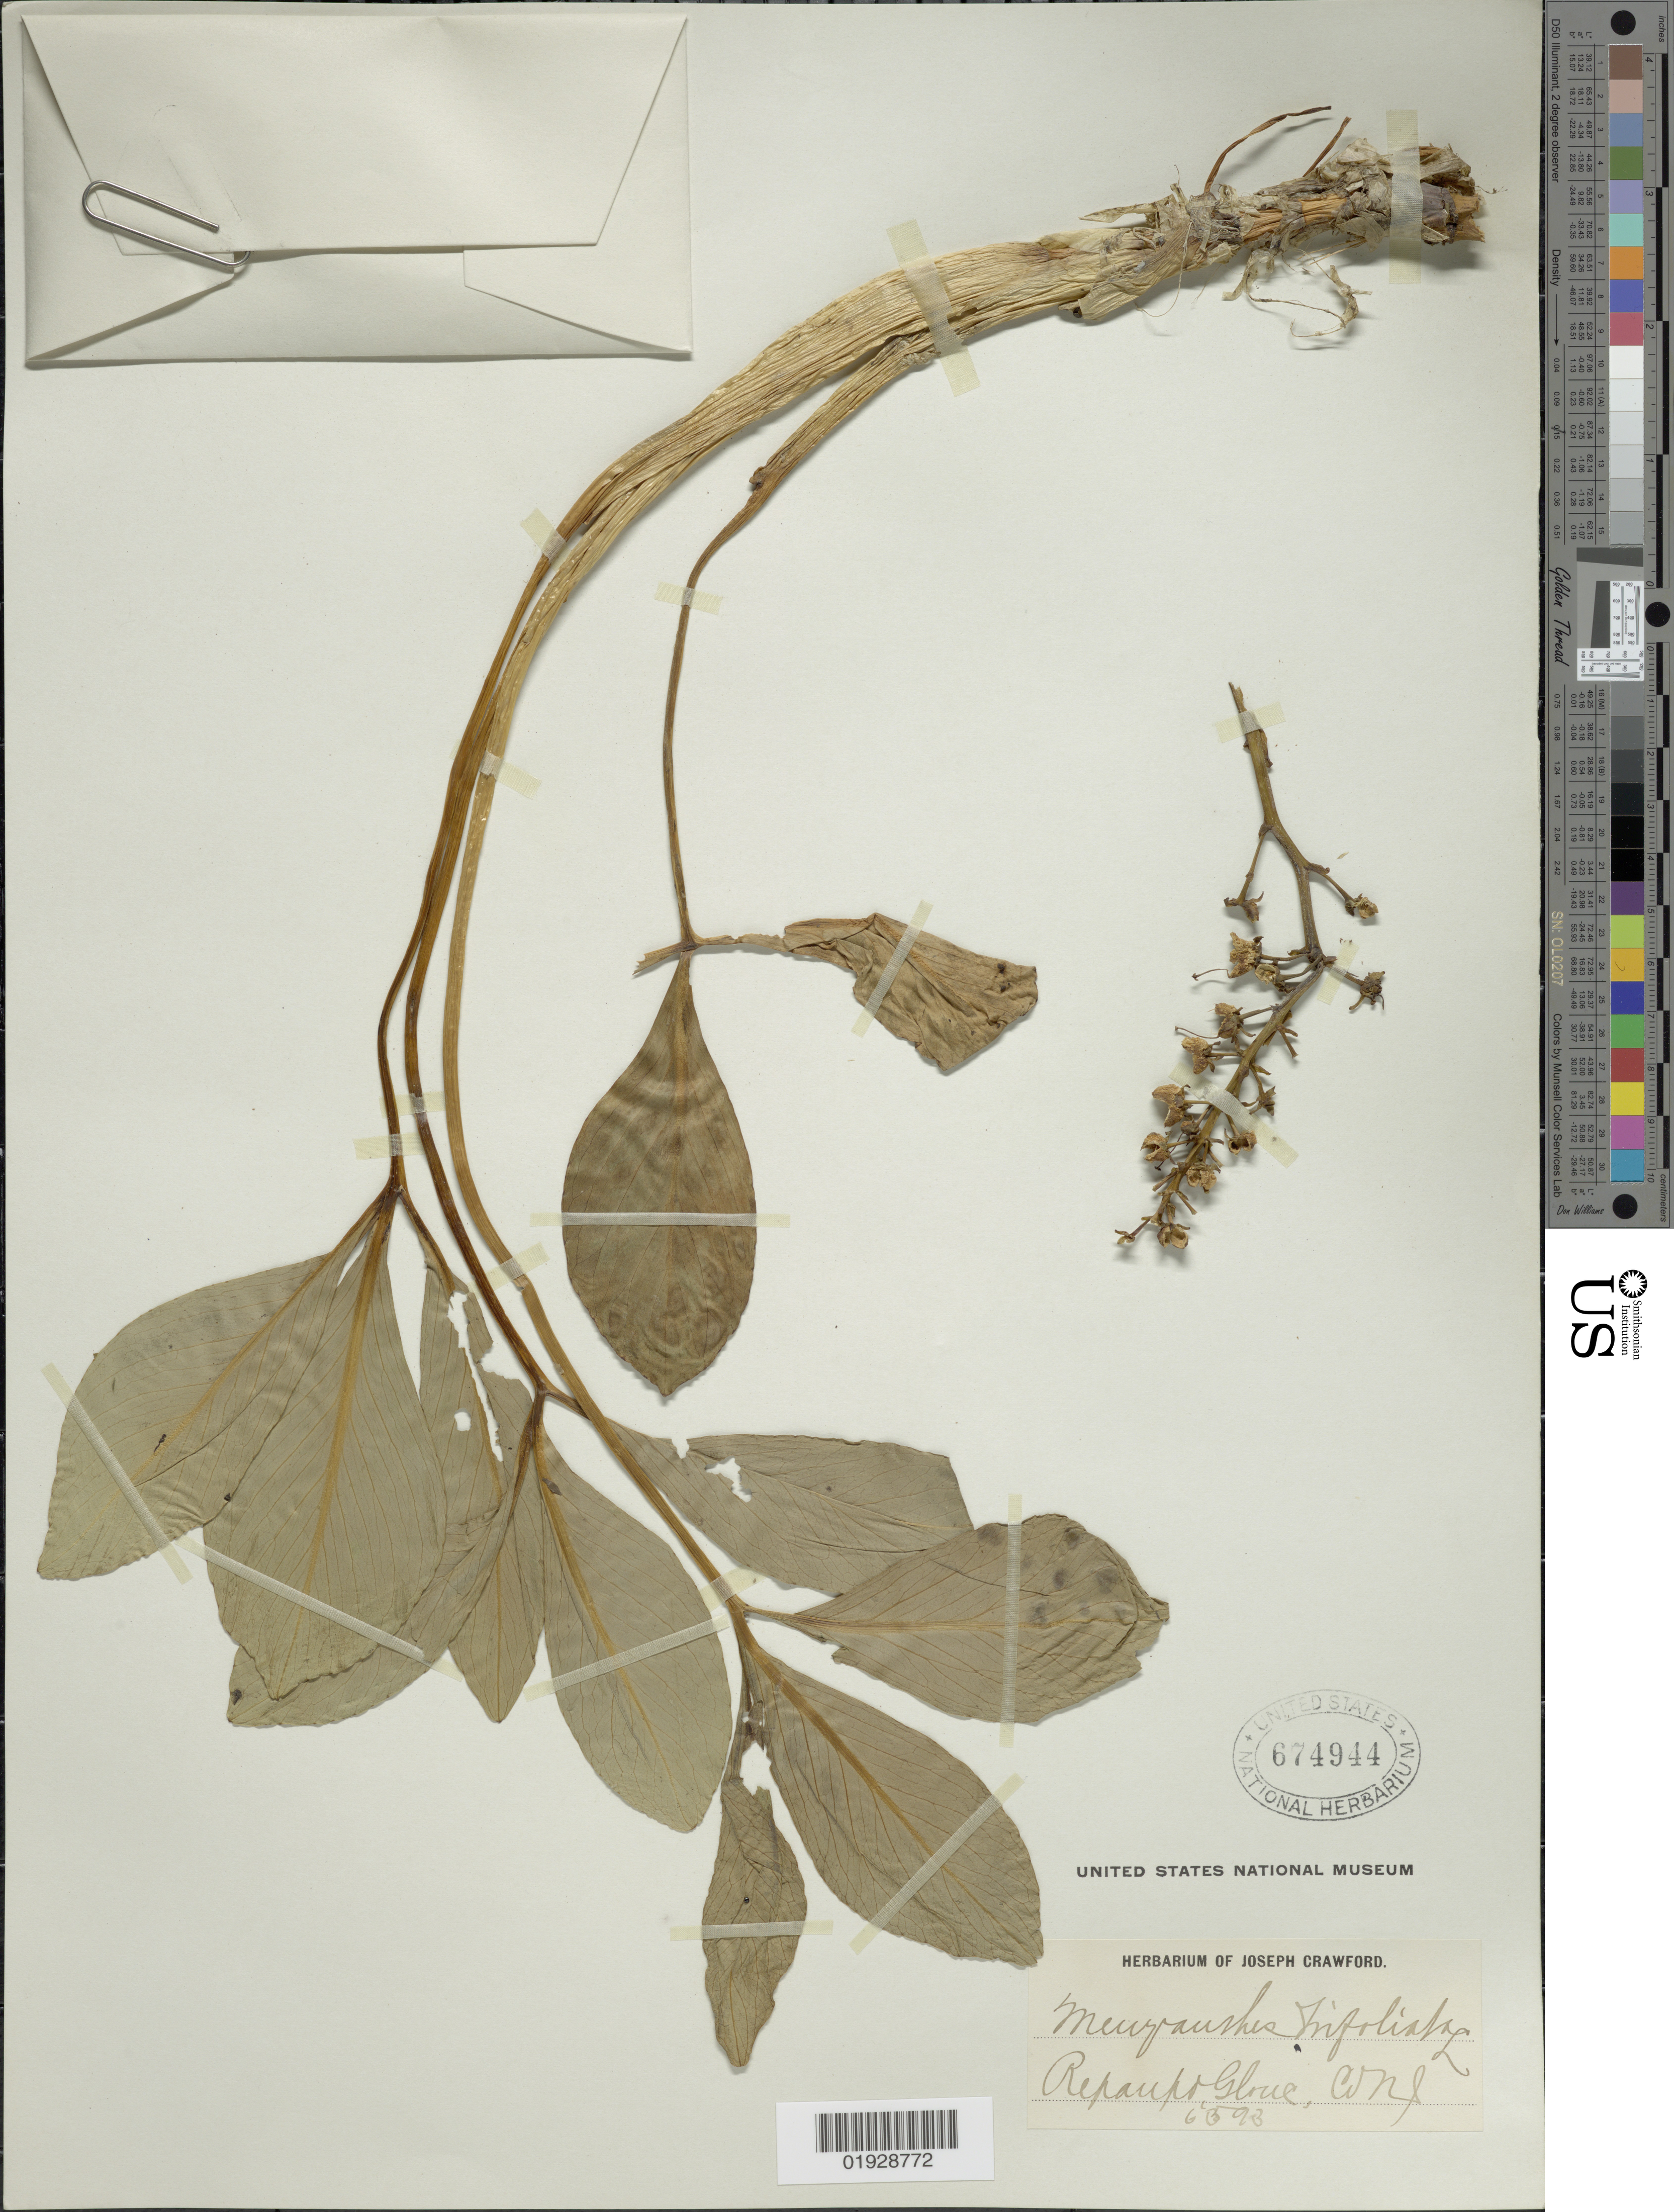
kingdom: Plantae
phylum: Tracheophyta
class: Magnoliopsida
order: Asterales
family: Menyanthaceae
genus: Menyanthes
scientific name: Menyanthes trifoliata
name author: L.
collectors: J. Crawford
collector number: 6593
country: United States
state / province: New Jersey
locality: Repaupo, Gloucester Co.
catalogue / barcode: US 674944